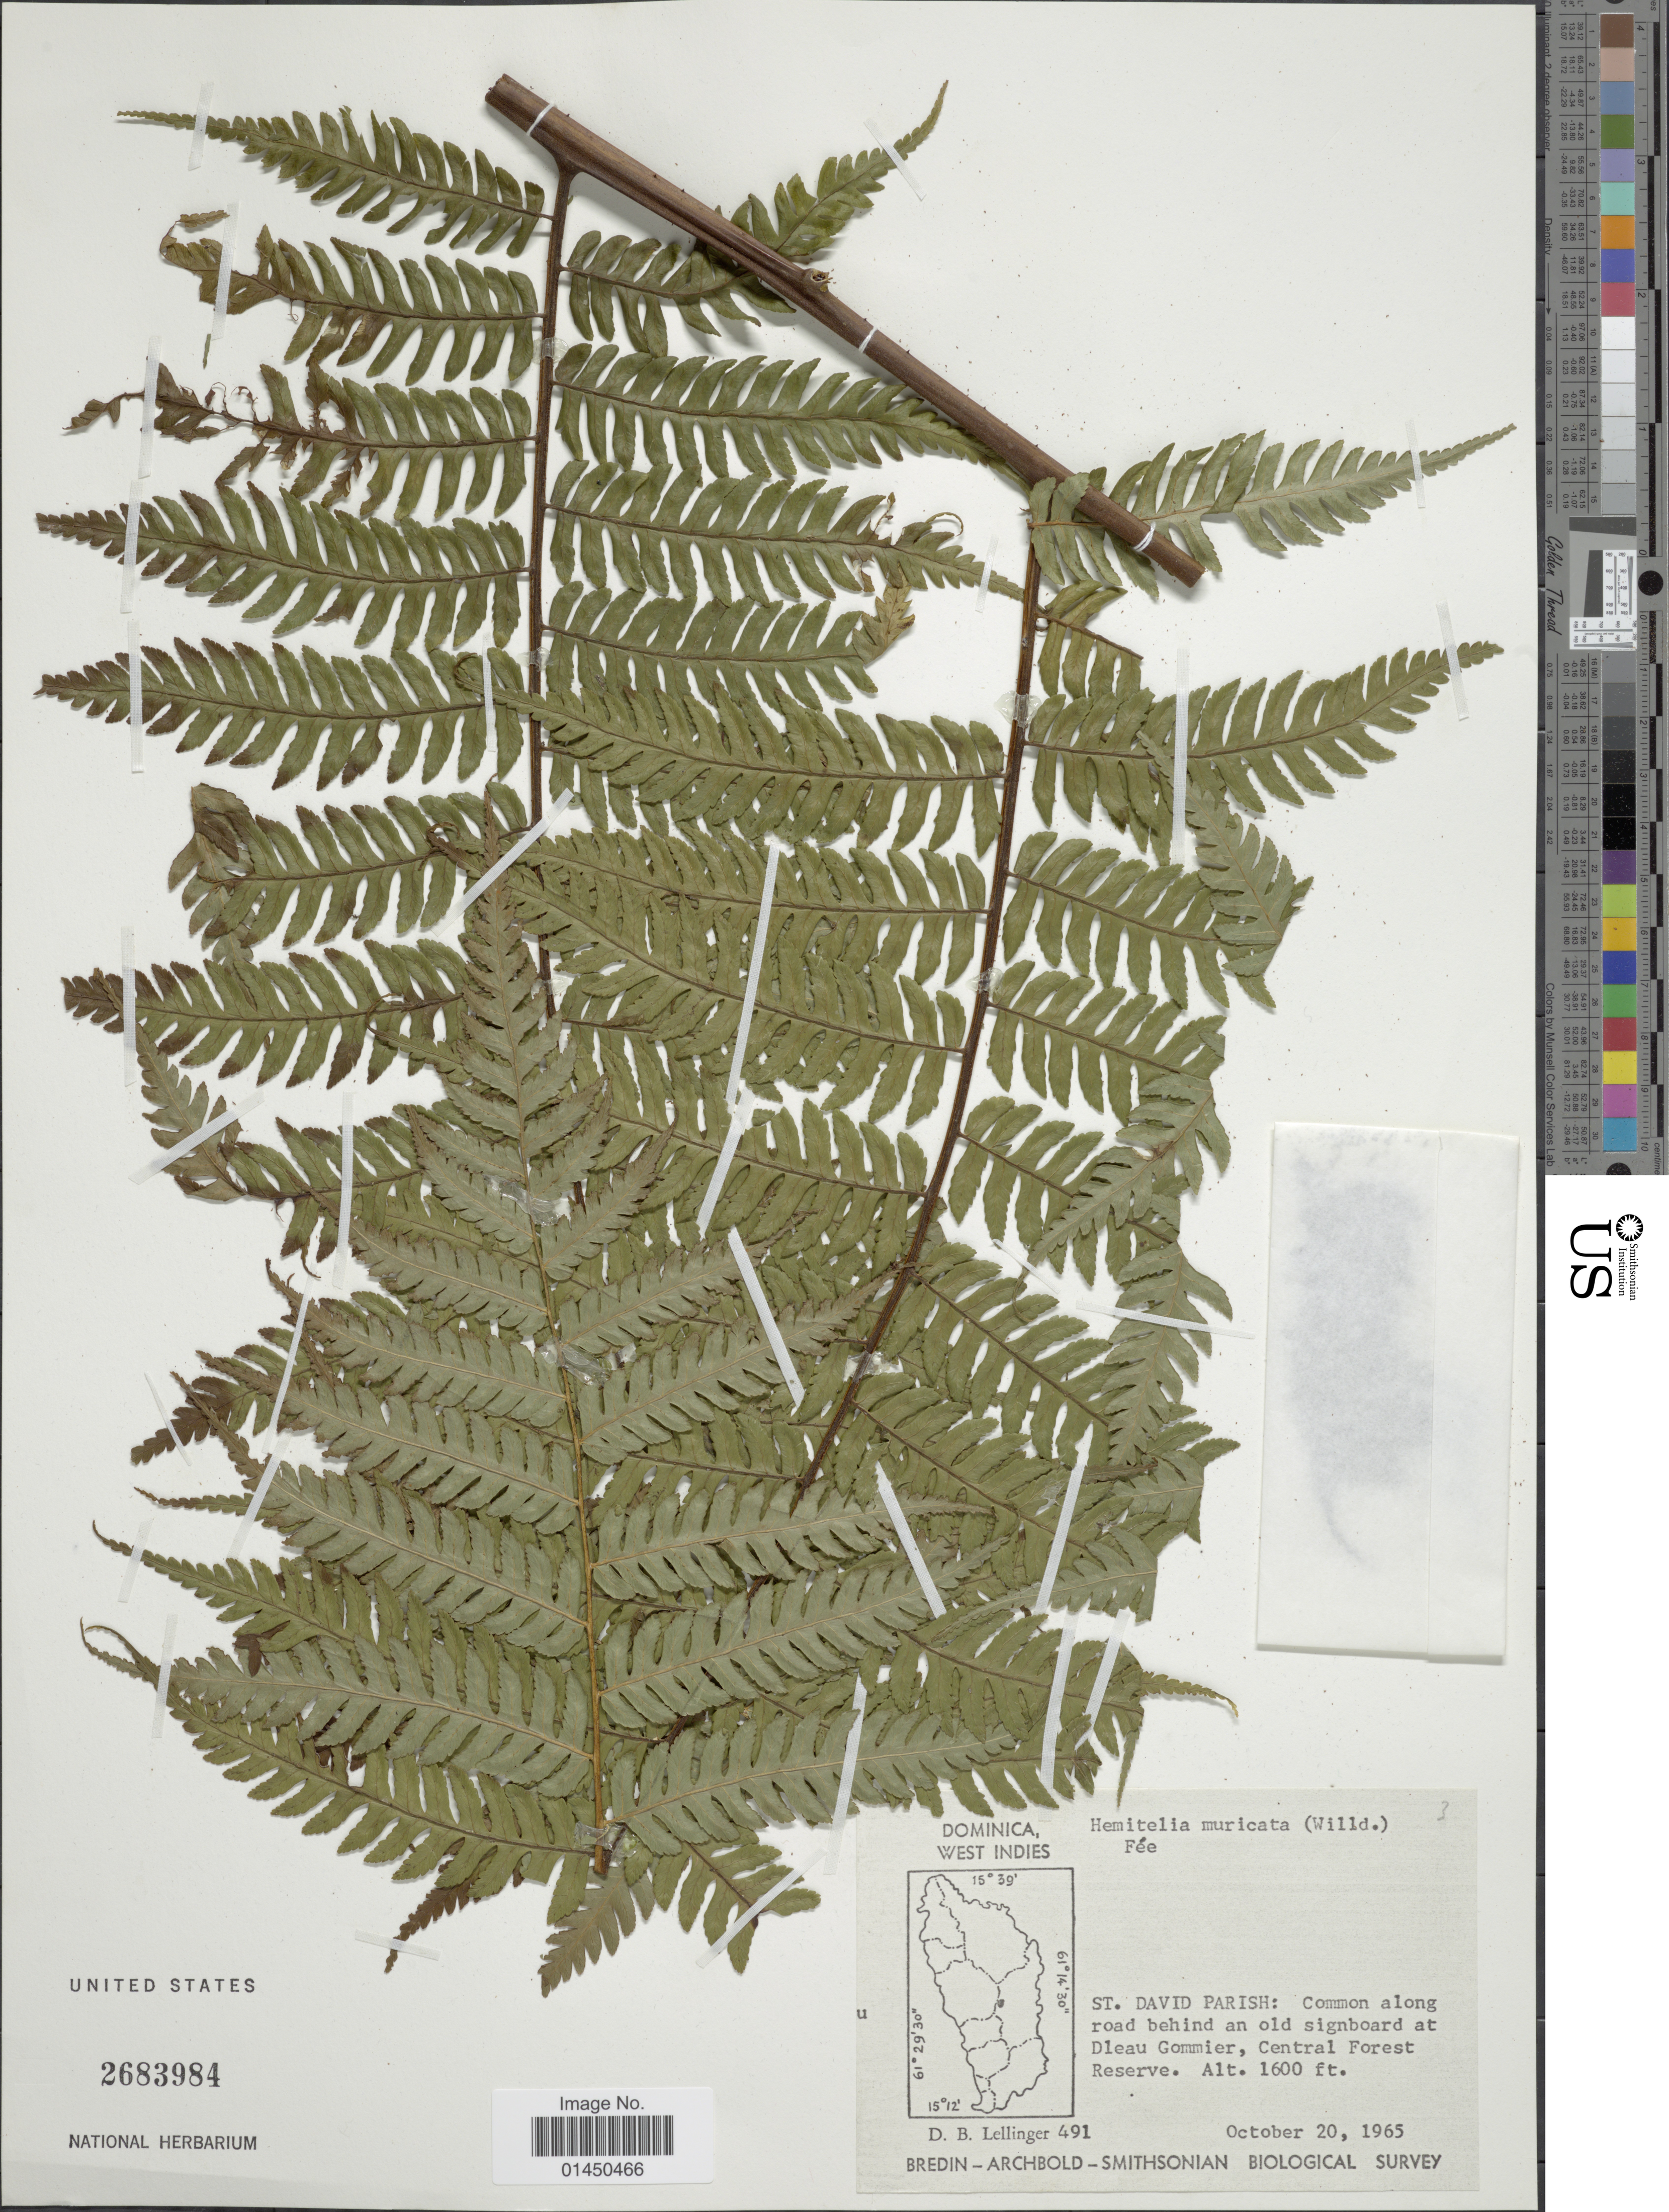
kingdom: Plantae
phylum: Tracheophyta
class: Polypodiopsida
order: Cyatheales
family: Cyatheaceae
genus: Cyathea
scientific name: Cyathea muricata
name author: (Willd.) Fée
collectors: D. B. Lellinger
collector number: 491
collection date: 1965-10-20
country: Dominica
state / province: St. David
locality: Common along road behind an old signboard at Dleau Gommier, Central Forest Reserve.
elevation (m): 488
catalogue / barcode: US 2683984